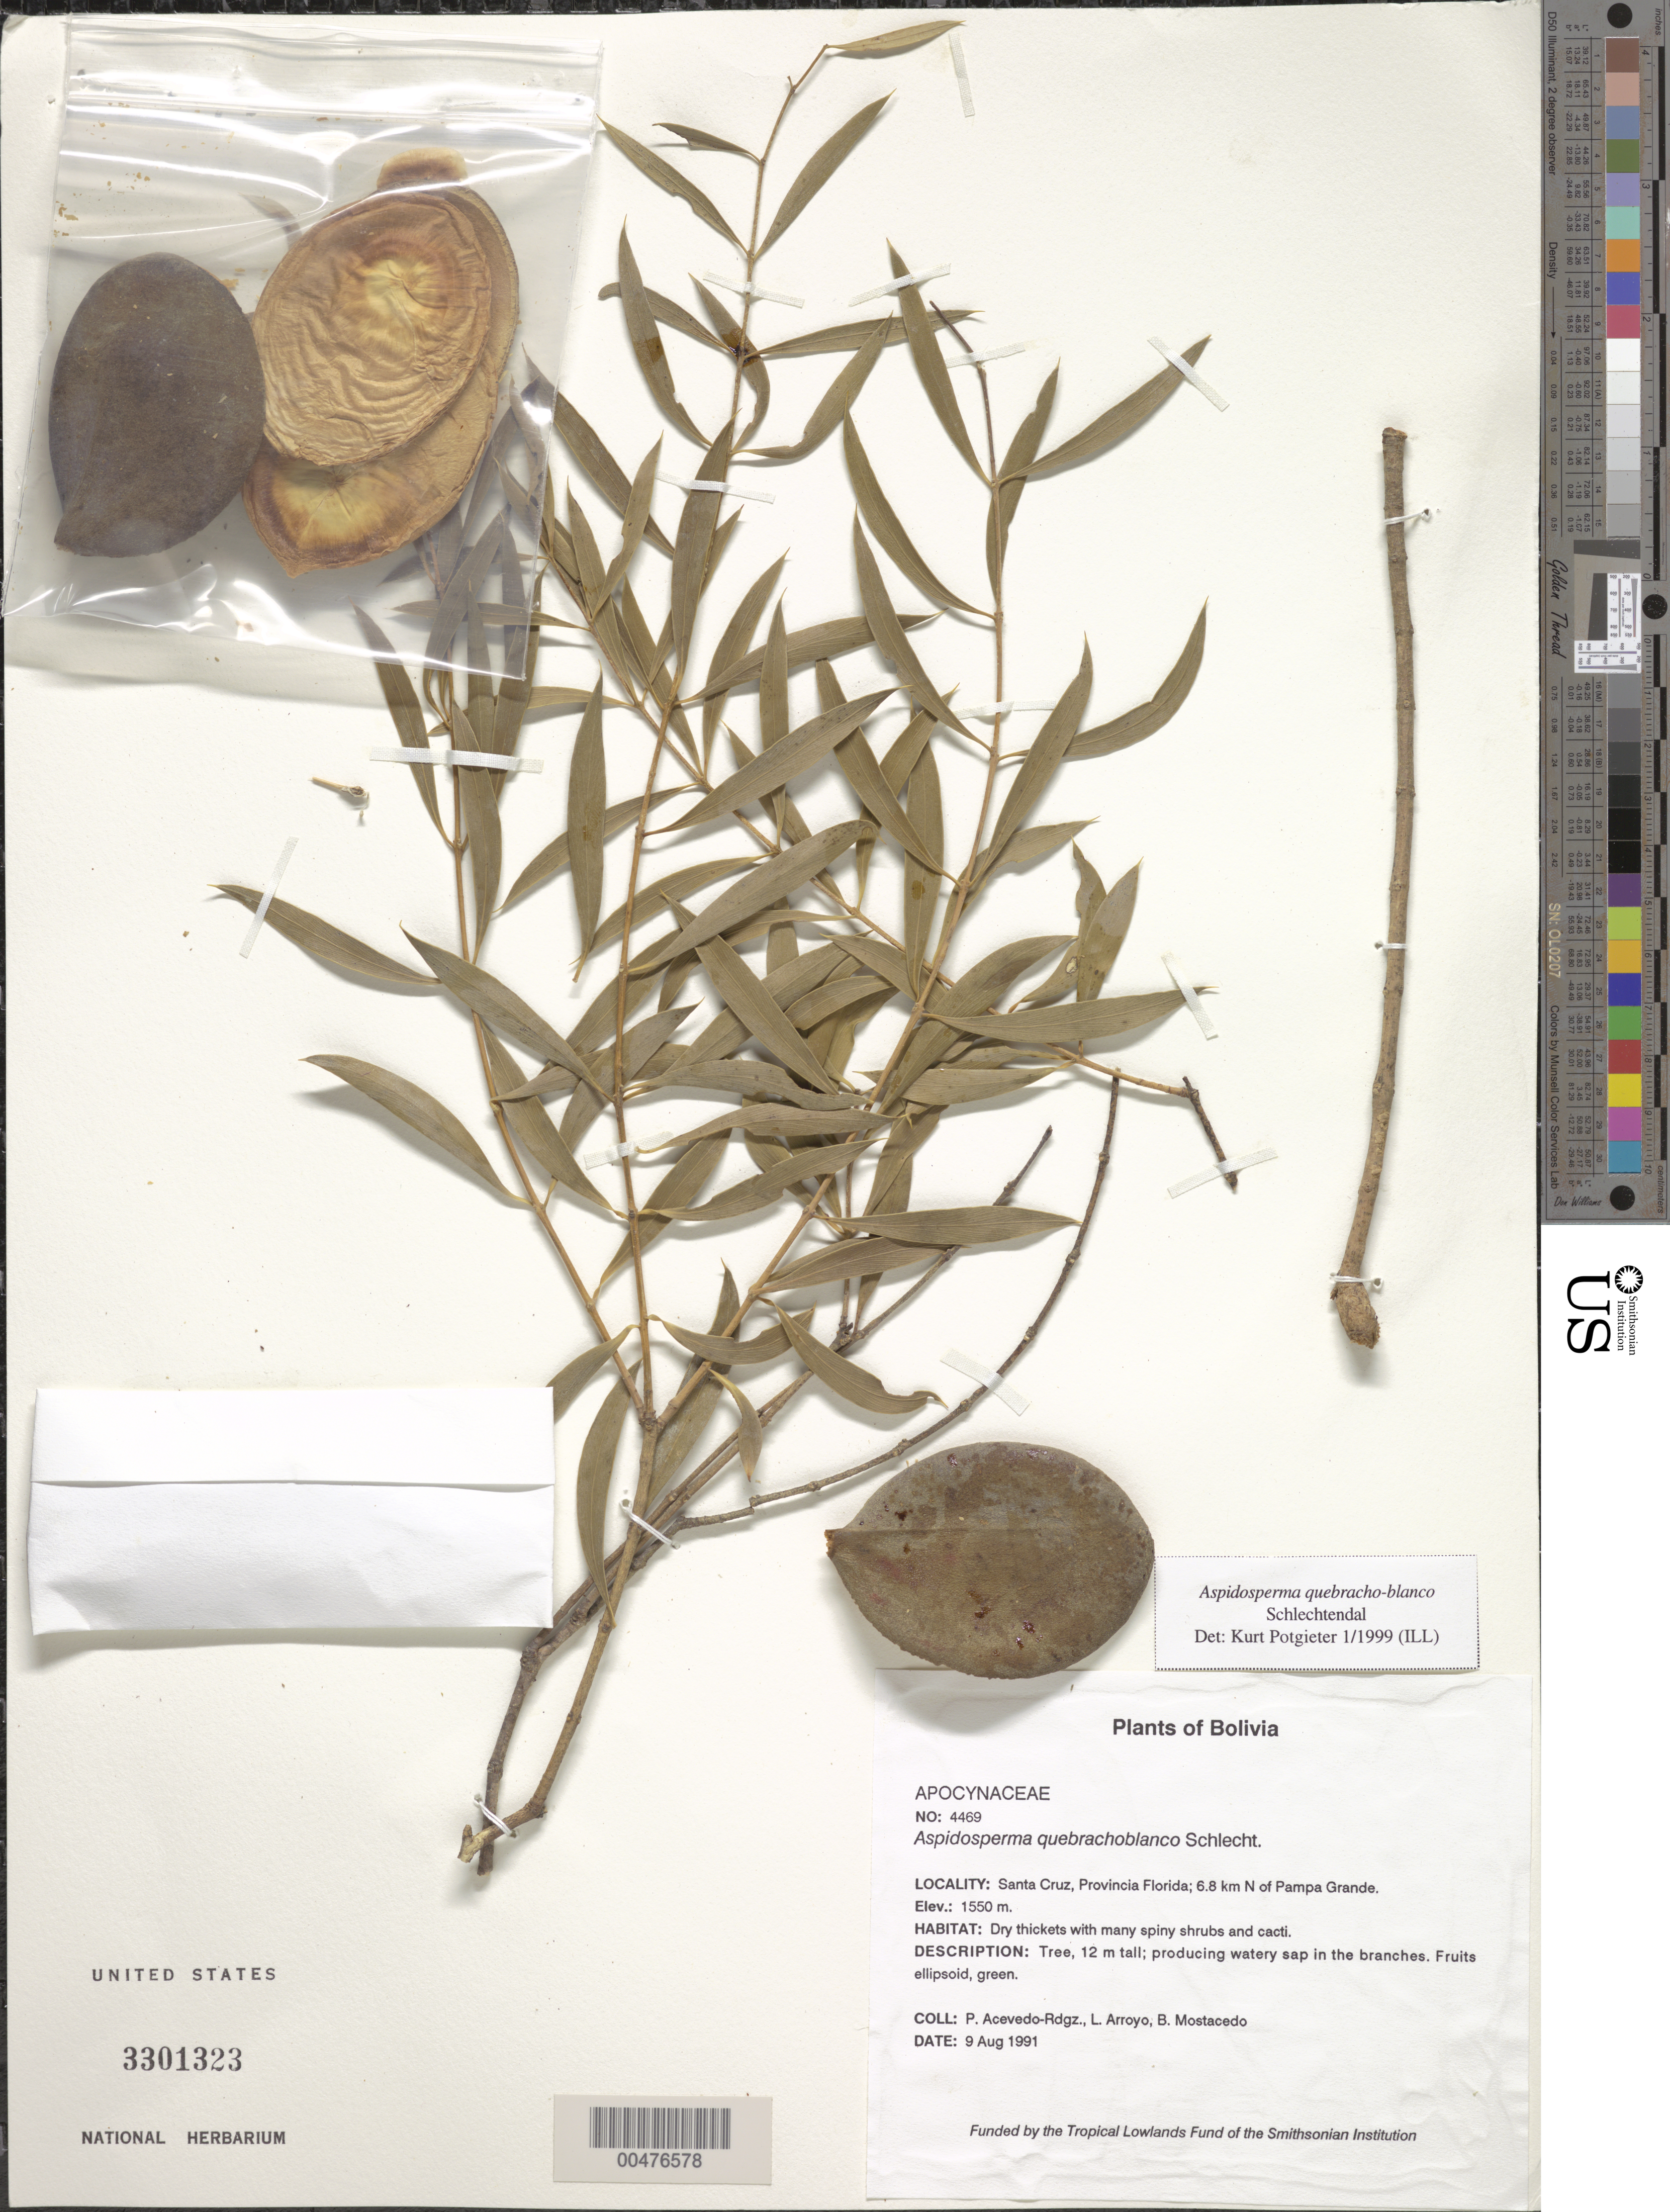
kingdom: Plantae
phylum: Tracheophyta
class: Magnoliopsida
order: Gentianales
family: Apocynaceae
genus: Aspidosperma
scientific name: Aspidosperma quebracho-blanco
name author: Schltdl.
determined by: Strong, M. T., (US), Smithsonian Institution - National Museum of Natural History (UNITED STATES)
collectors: P. Acevedo-Rodr., L. Arroyo & B. Mostacedo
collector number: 4469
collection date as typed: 09 Aug 1991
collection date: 1991-08-09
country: Bolivia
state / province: Santa Cruz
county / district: Florida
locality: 6.8 km N of Pampa Grande.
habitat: Dry thickets with many spiny shrubs and cacti.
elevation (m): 1550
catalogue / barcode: US 3301323